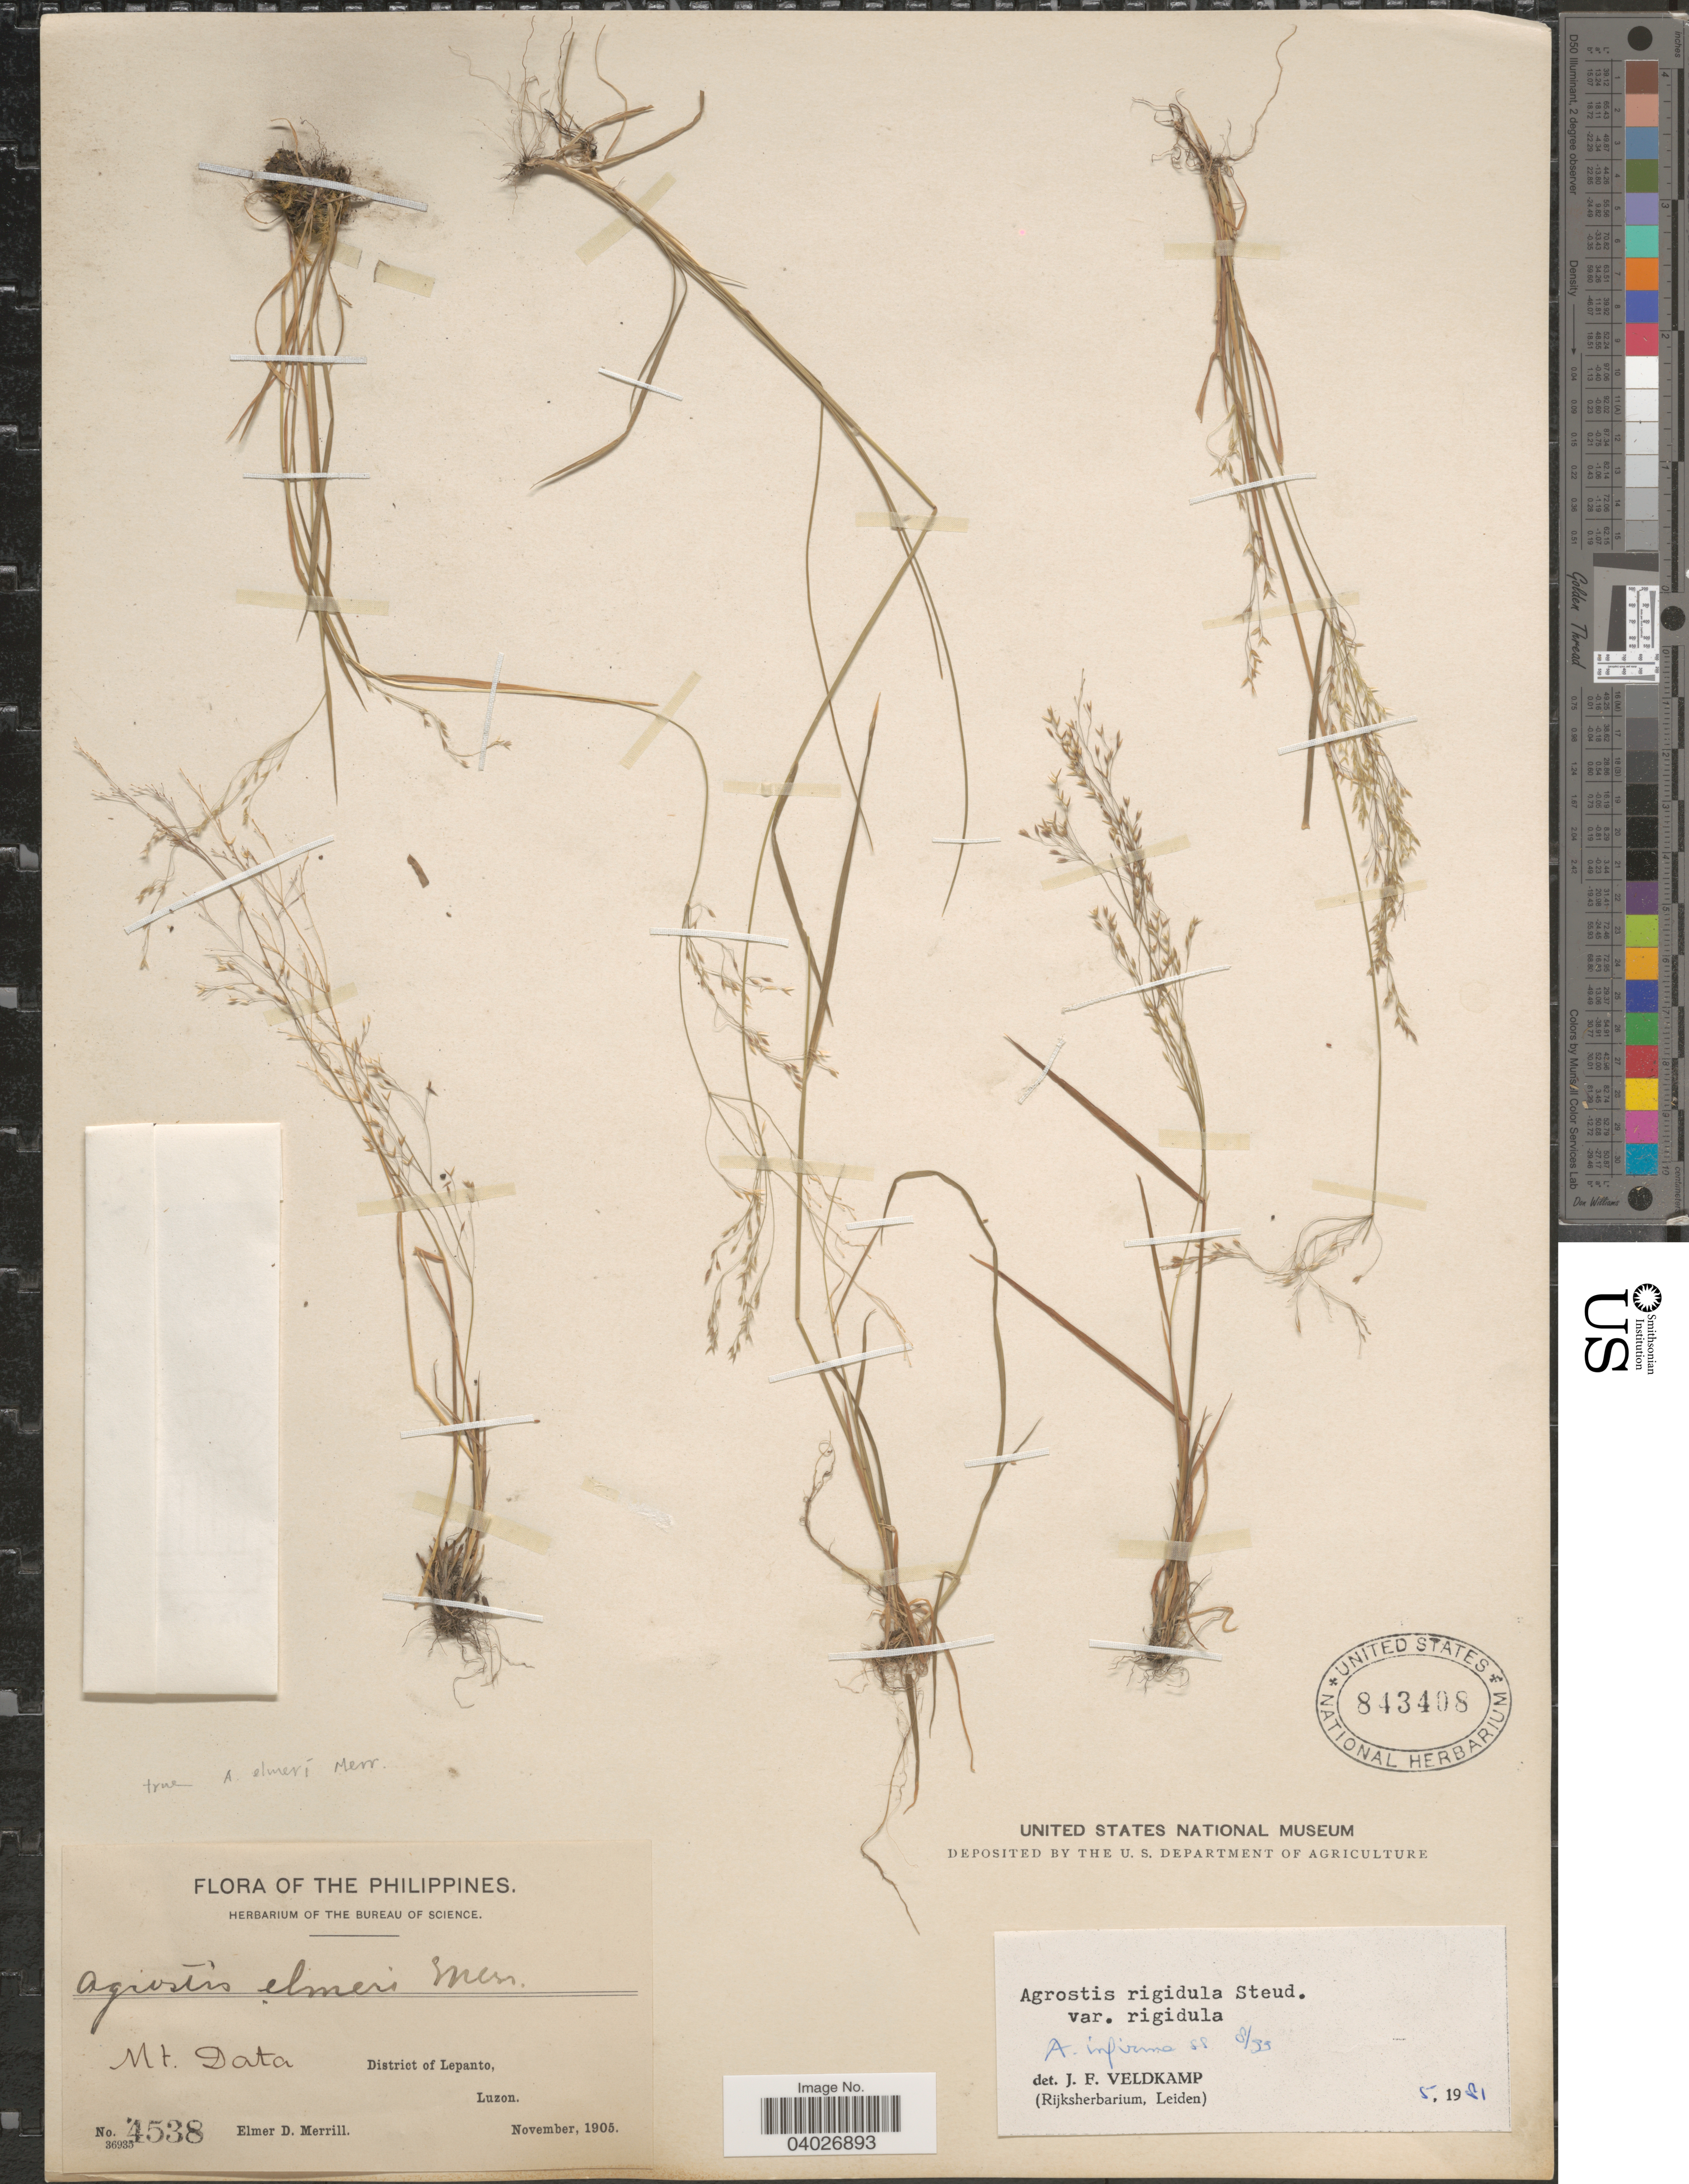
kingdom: Plantae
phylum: Tracheophyta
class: Liliopsida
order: Poales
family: Poaceae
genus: Agrostis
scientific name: Agrostis infirma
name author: Büse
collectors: E. D. Merrill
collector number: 4538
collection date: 1905-11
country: Philippines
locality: Mt. Data. District of Lepanto, Luzon.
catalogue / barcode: US 843408